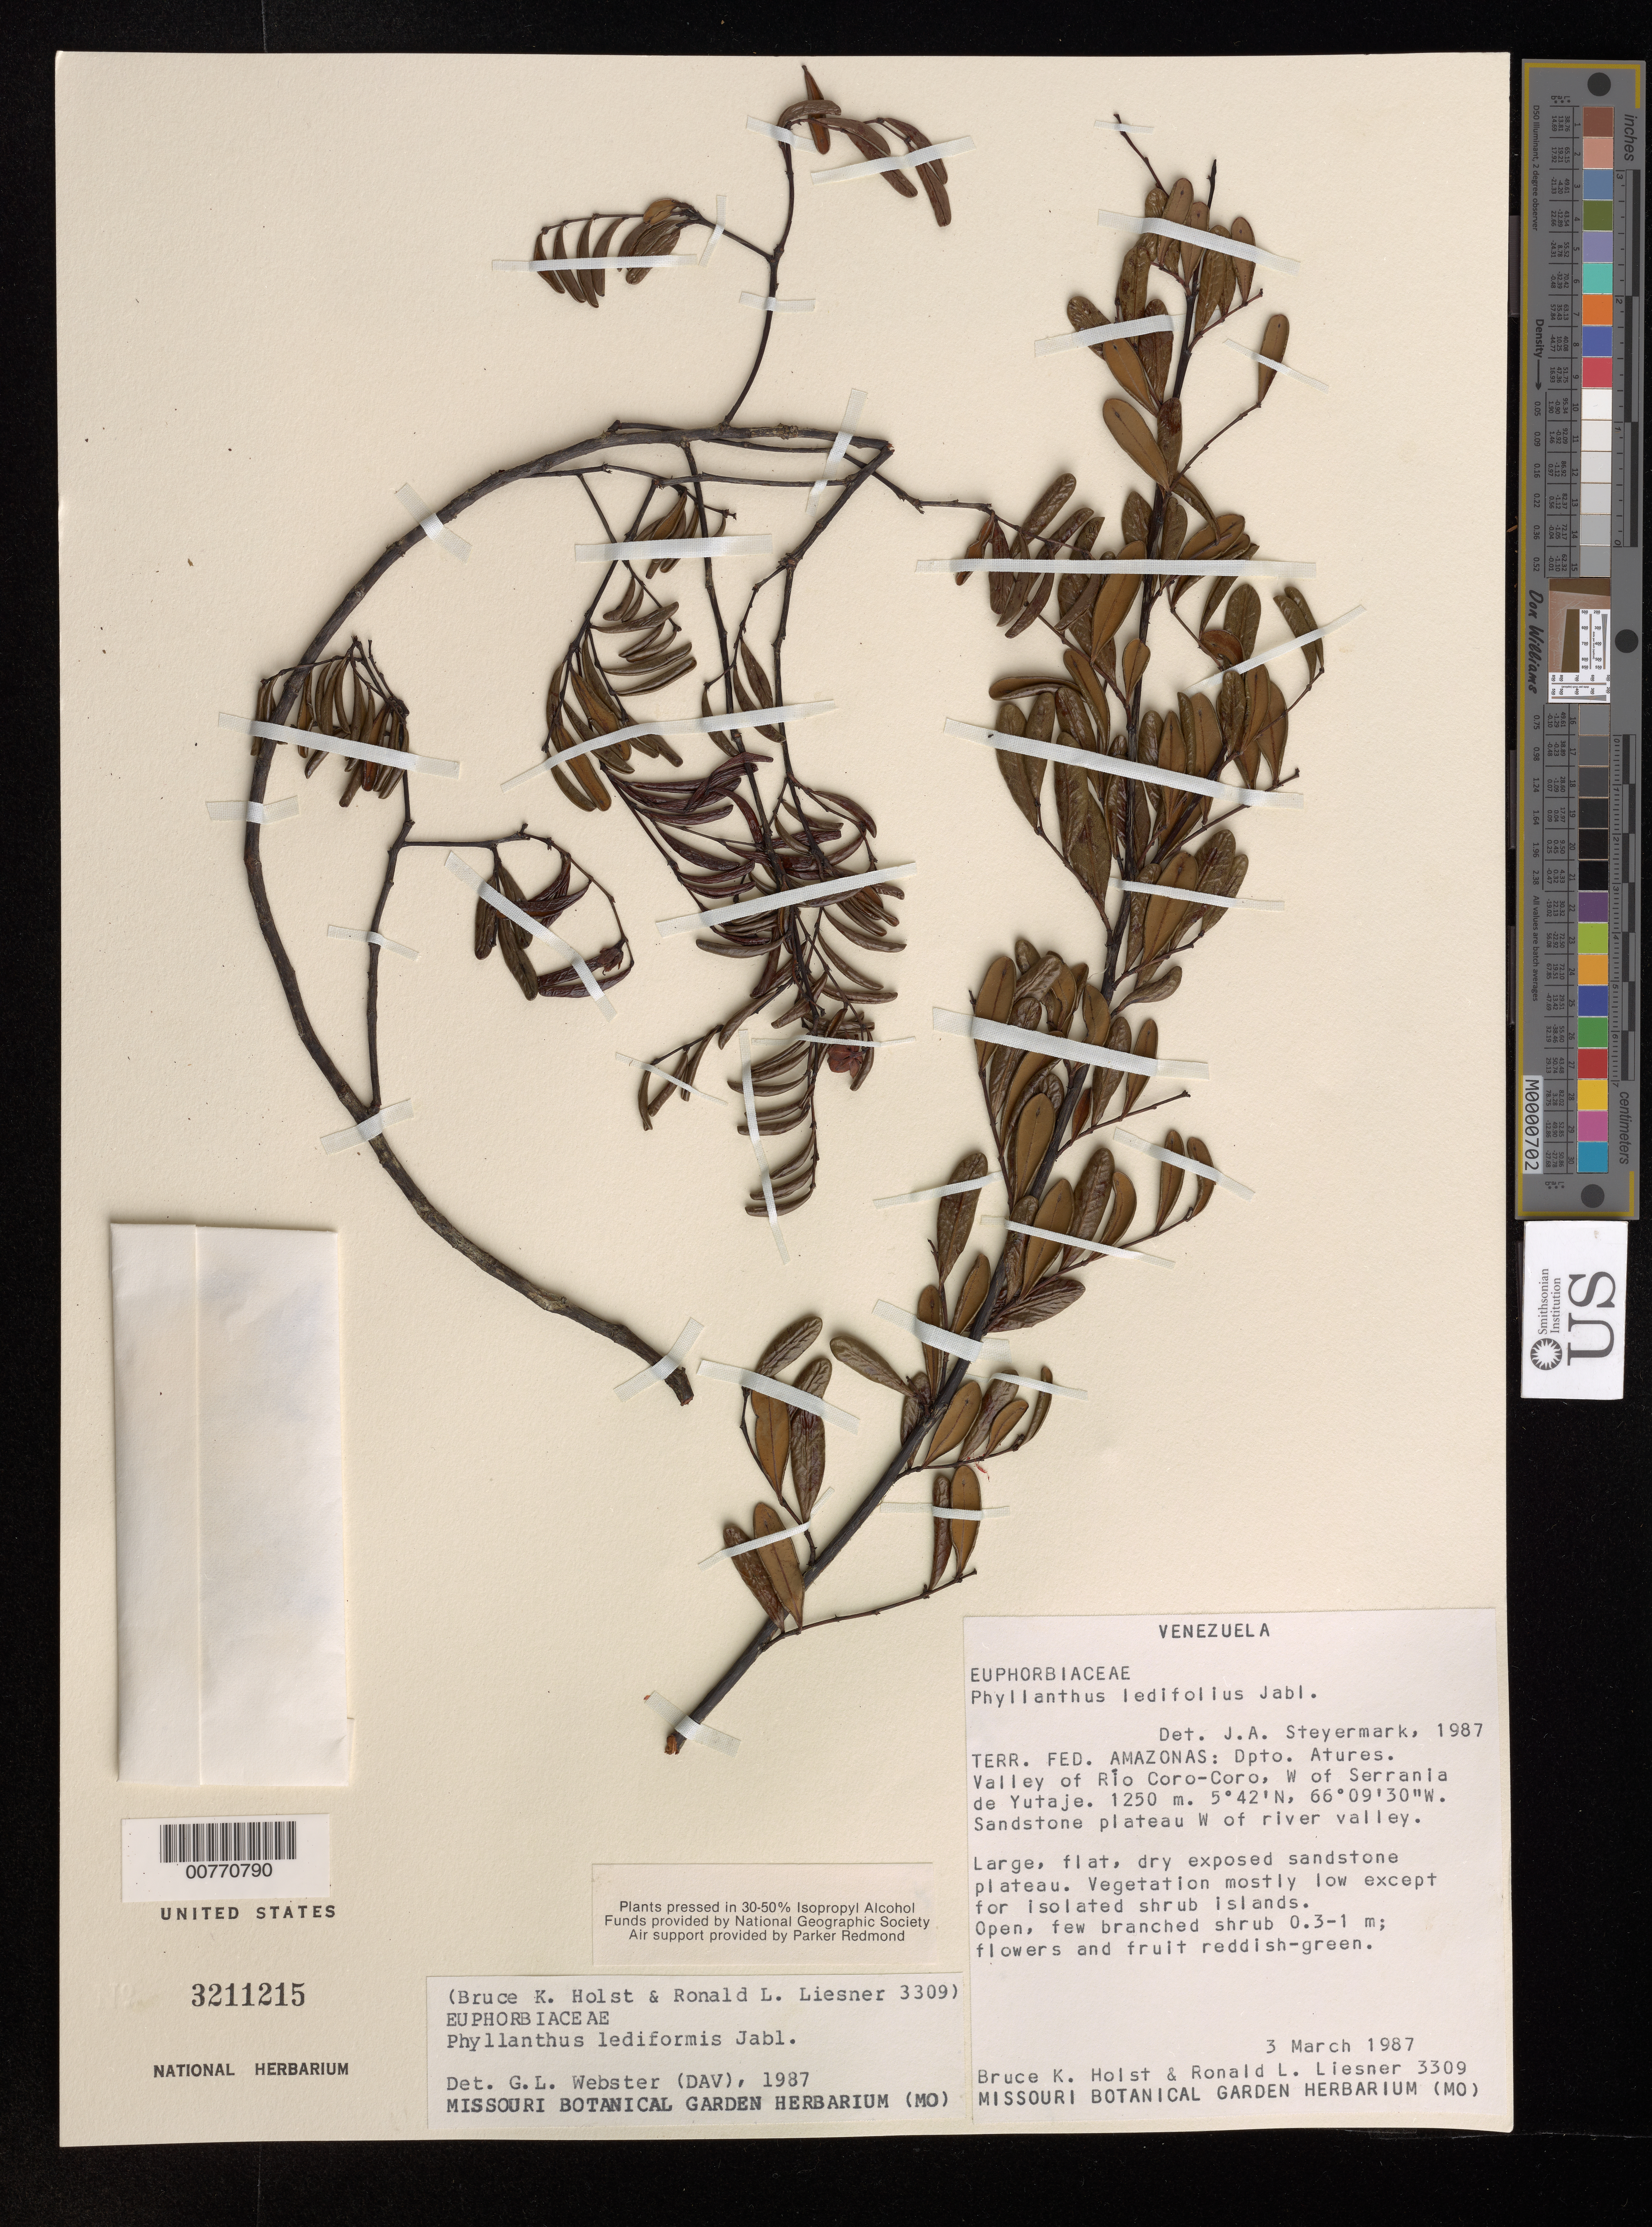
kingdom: Plantae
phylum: Tracheophyta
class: Magnoliopsida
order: Malpighiales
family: Phyllanthaceae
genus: Phyllanthus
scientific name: Phyllanthus lediformis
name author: Jabl.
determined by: Webster, Grady L.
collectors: B. Holst & R. L. Liesner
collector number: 3309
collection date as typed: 3-Mar-87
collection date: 1987-03-03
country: Venezuela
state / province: Amazonas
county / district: Atures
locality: Río Coro-Coro, W of Serrania de Yutajé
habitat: Large, flat, dry exposed sandstone plateau, vegetation mostly low except for isolated shrub islands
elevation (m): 1250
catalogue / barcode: US 3211215